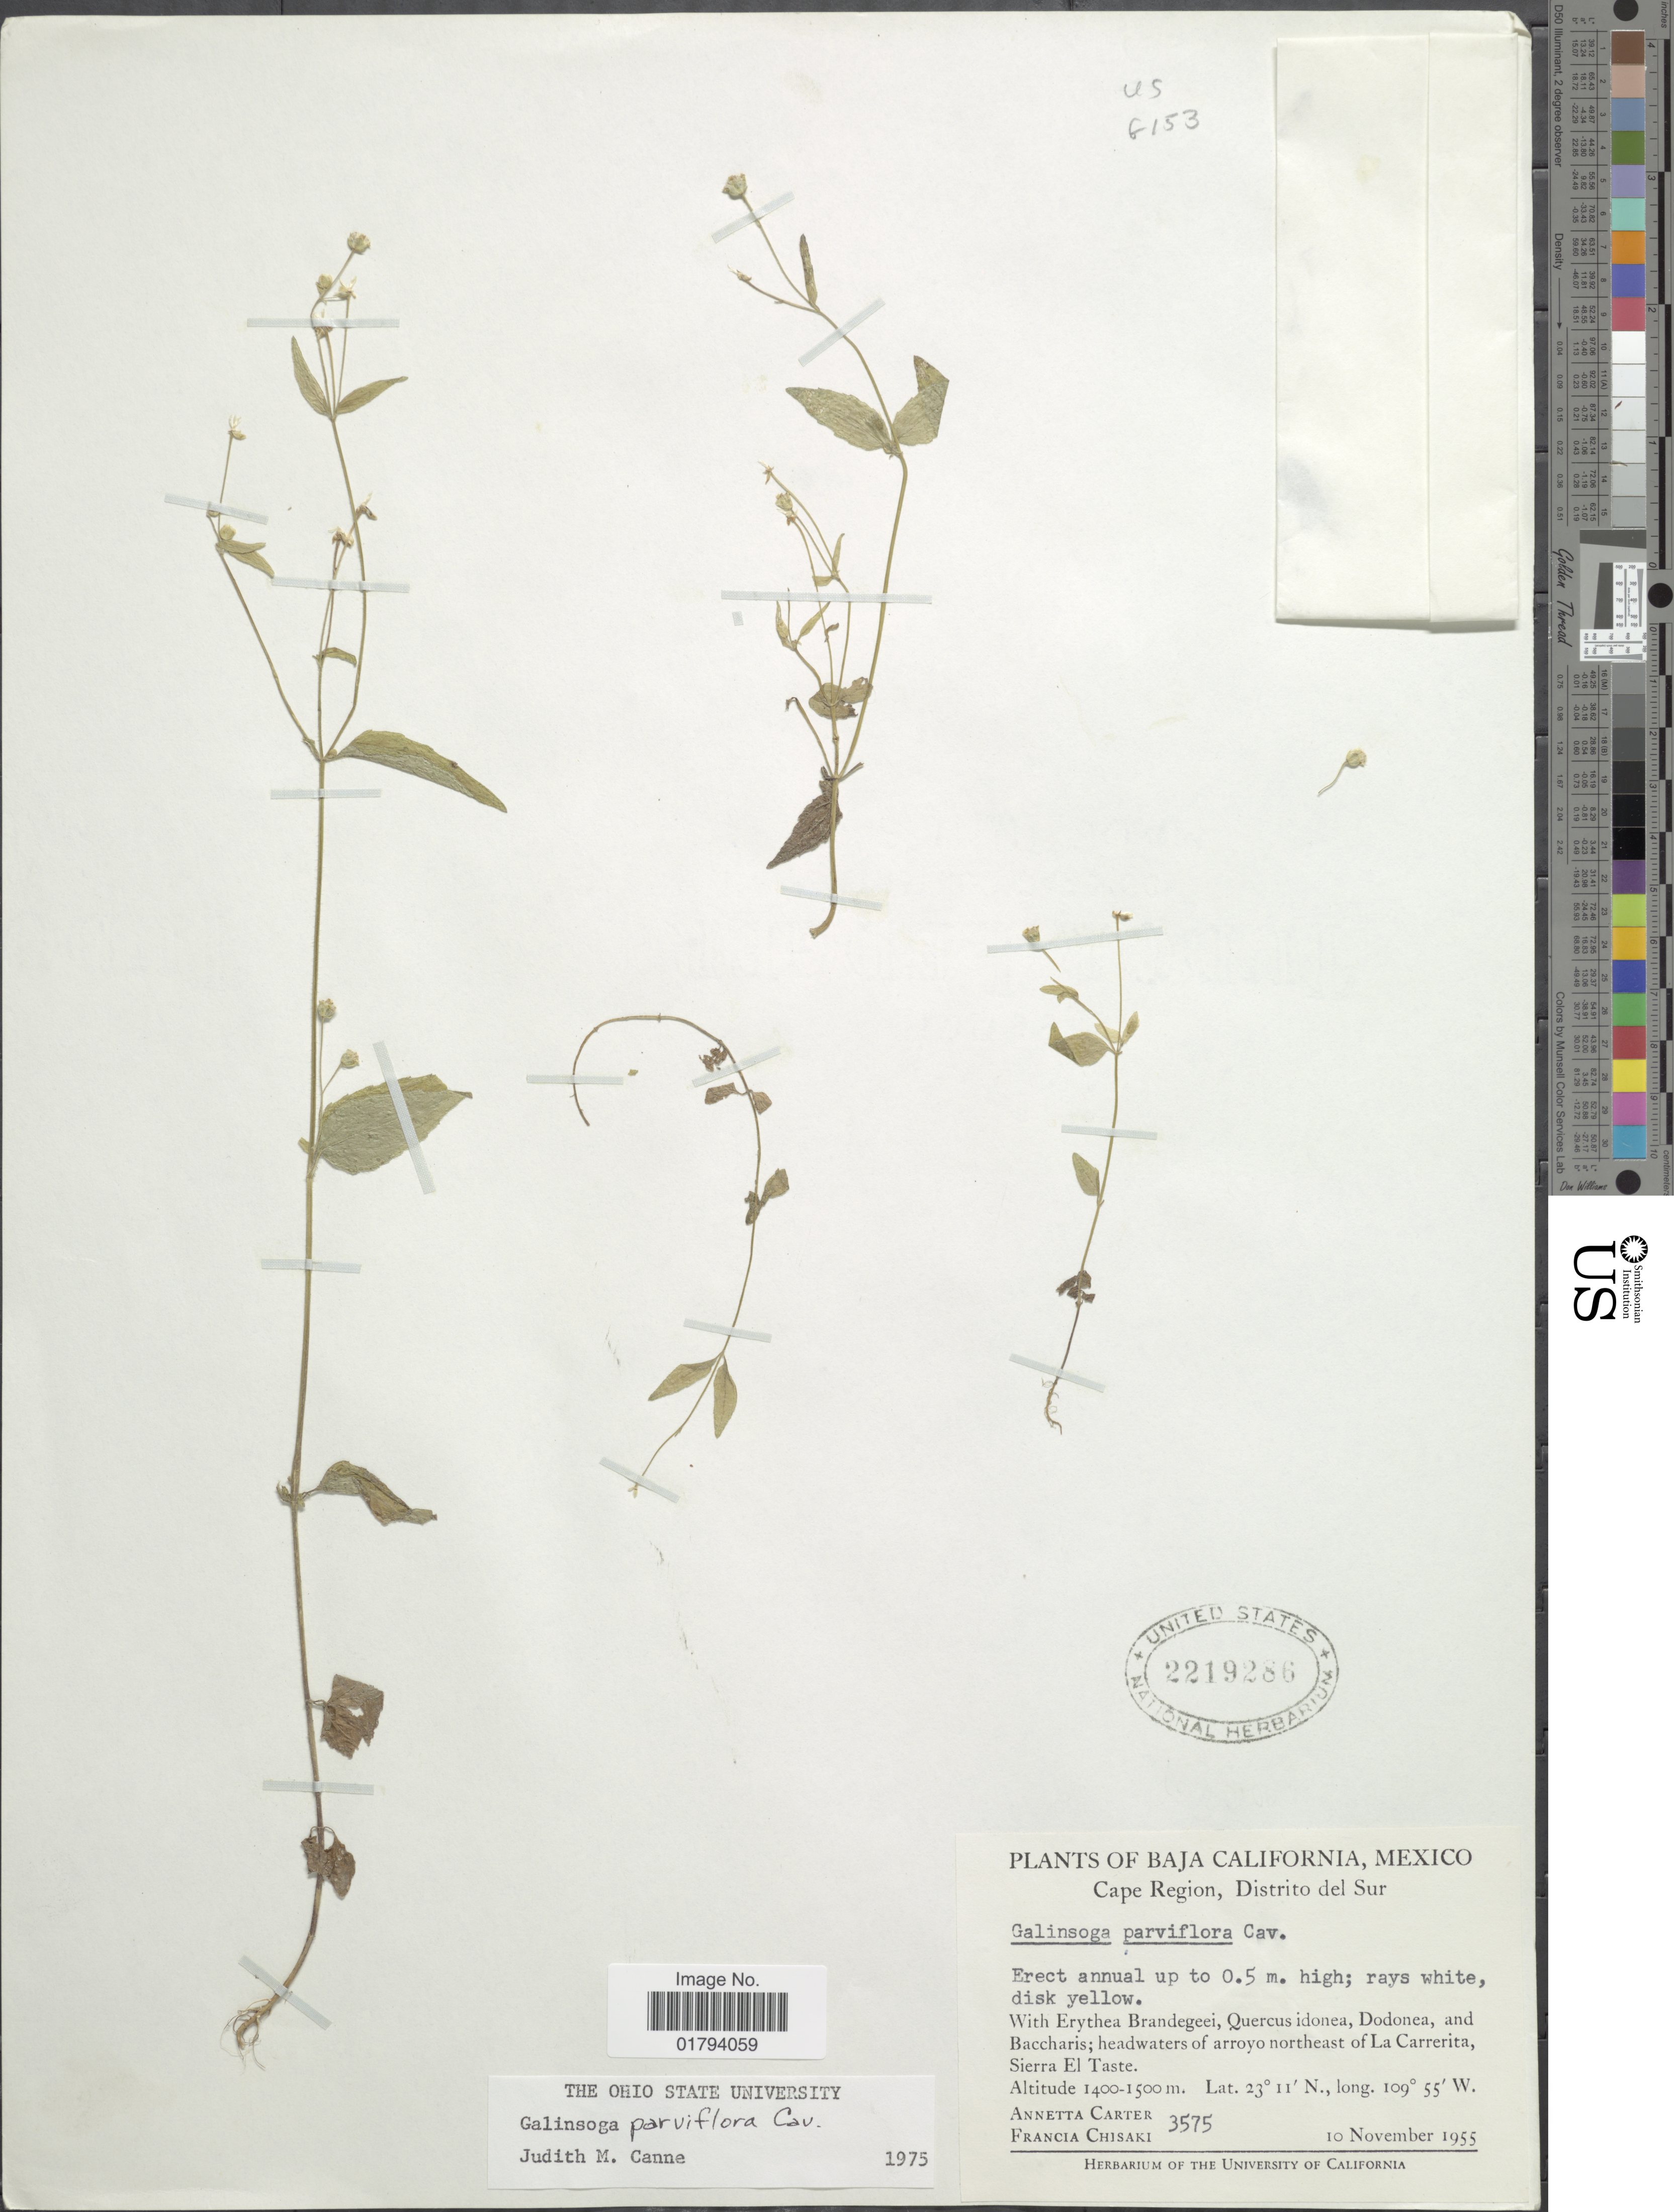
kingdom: Plantae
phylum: Tracheophyta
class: Magnoliopsida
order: Asterales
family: Asteraceae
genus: Galinsoga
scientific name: Galinsoga parviflora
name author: Cav.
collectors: A. Carter & F. Chisaki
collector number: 3575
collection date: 1955-11-10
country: Mexico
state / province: Baja California Sur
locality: Cape Region, Distrito del Sur, headwaters of arroyo northeast of La Carretera, Sierra El Taste.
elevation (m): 1400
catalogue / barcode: US 2219286